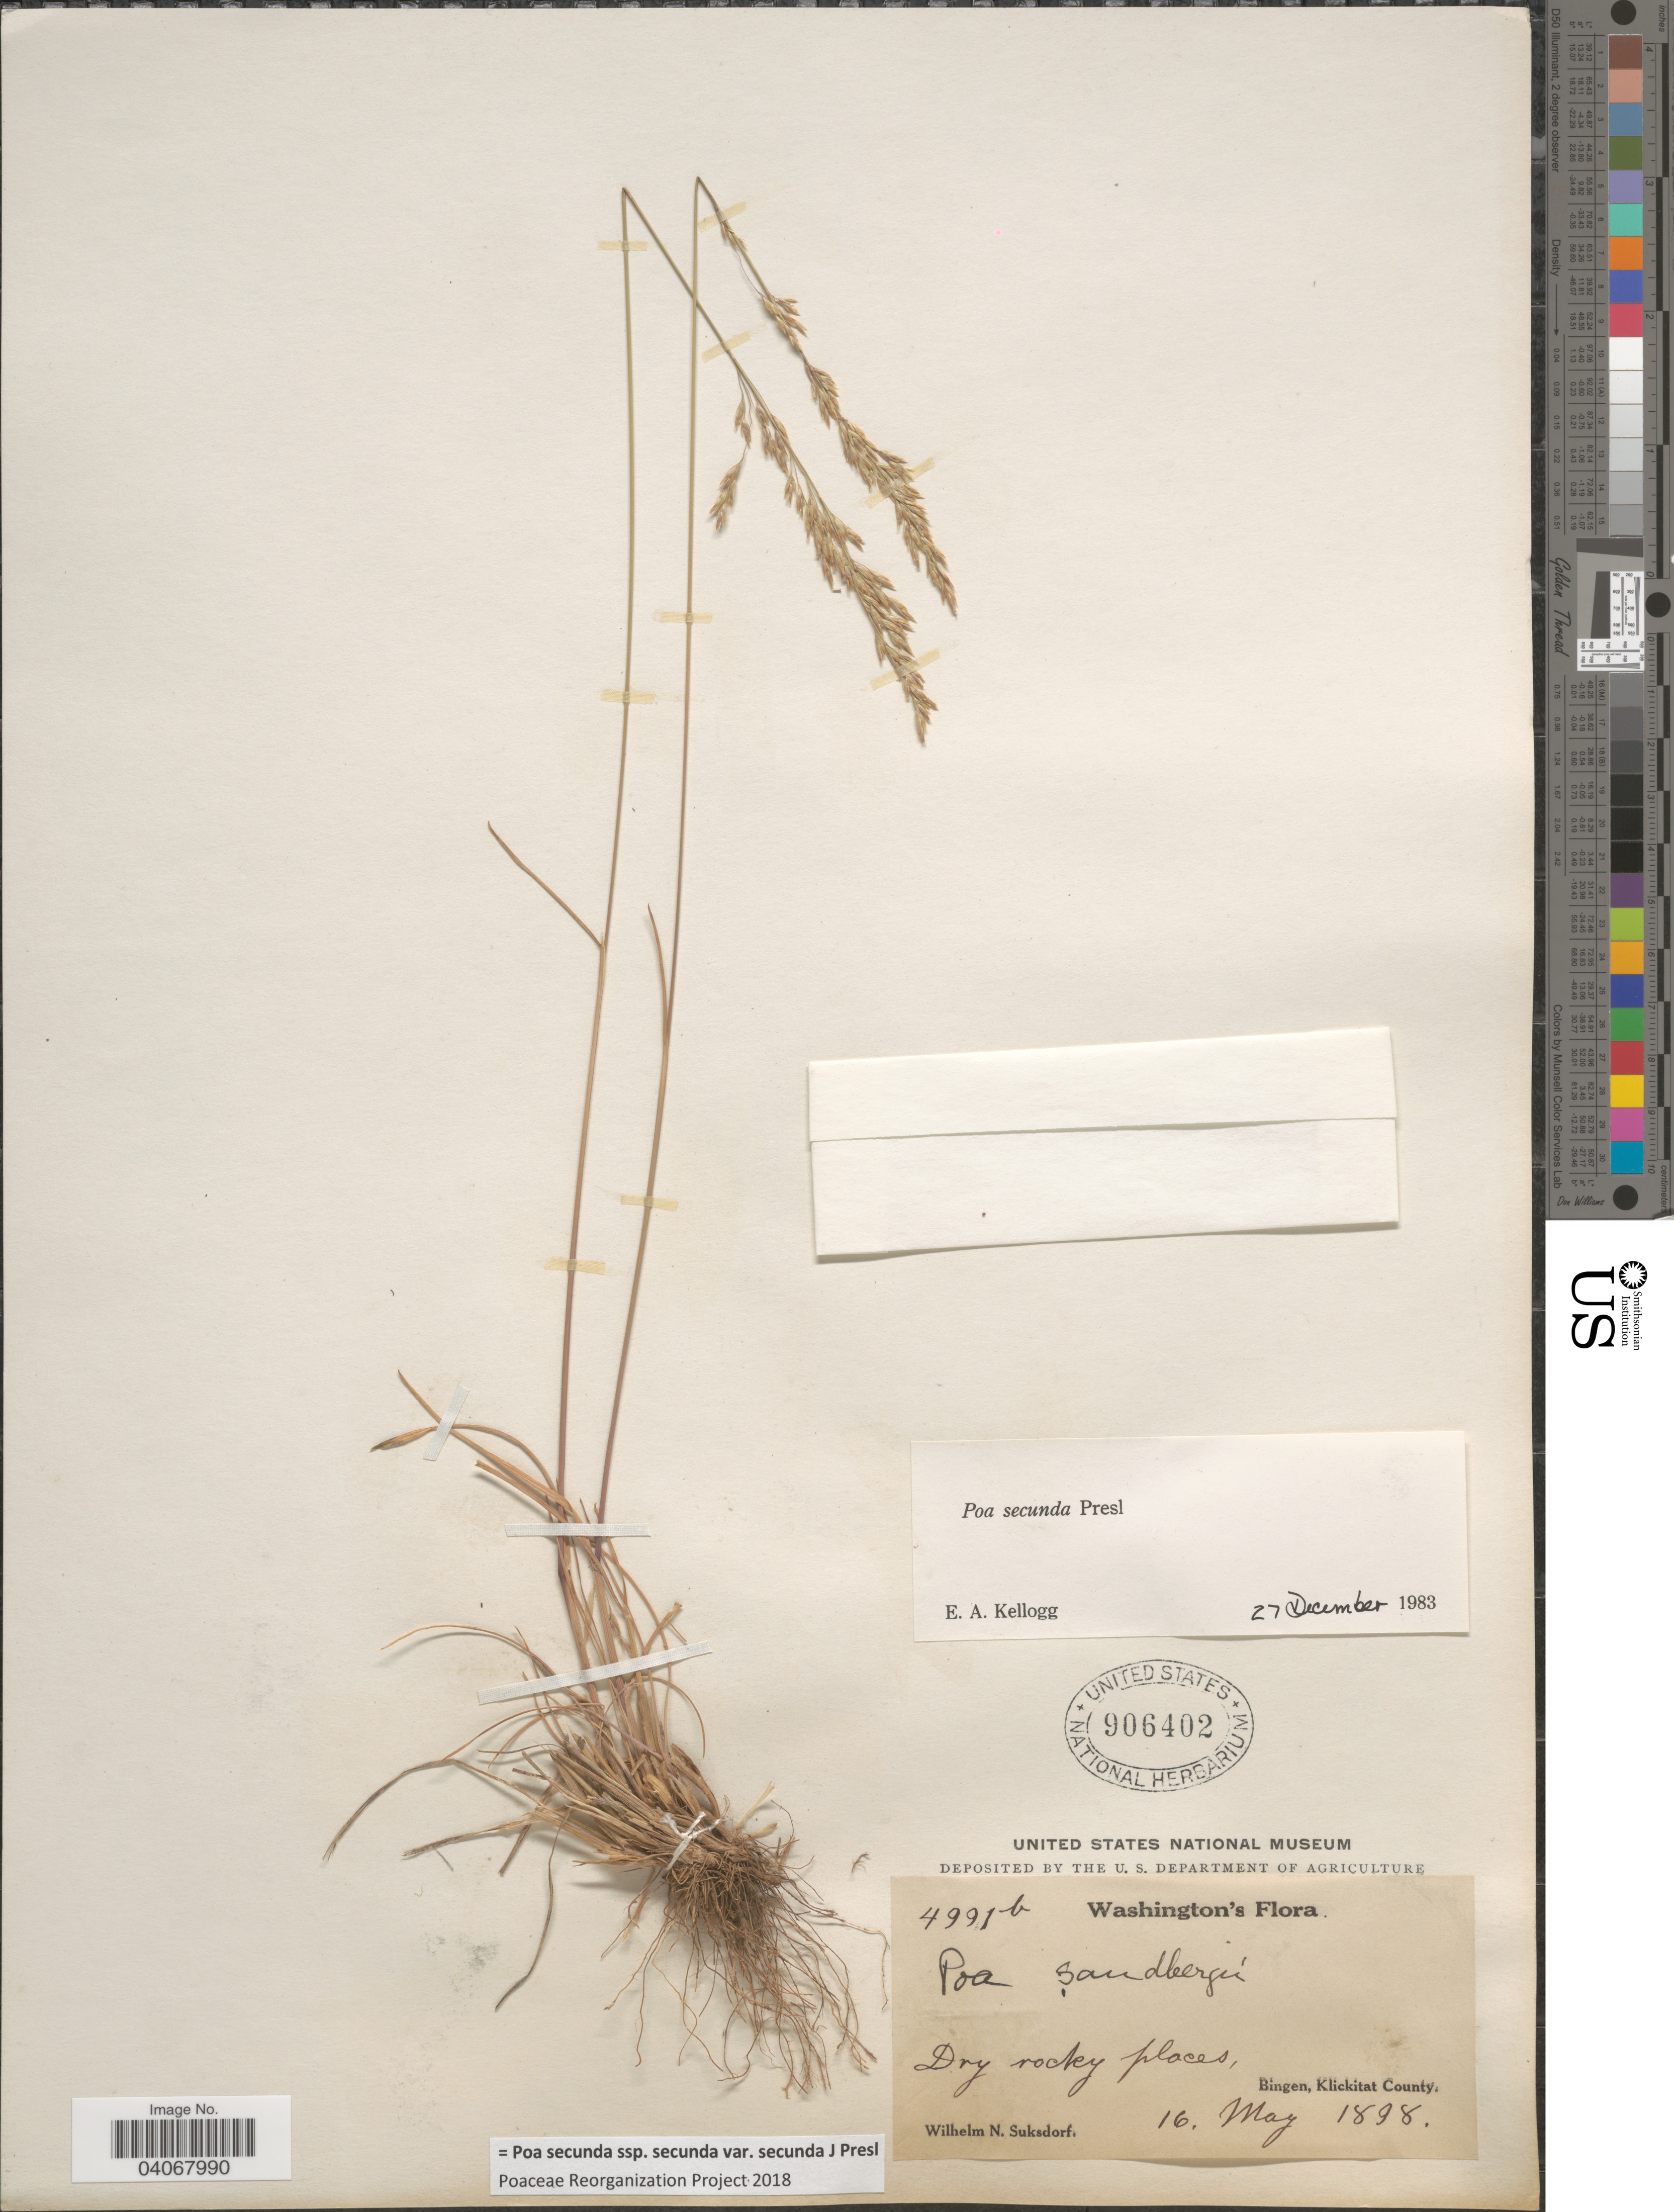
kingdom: Plantae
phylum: Tracheophyta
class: Liliopsida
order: Poales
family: Poaceae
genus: Poa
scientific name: Poa secunda subsp. secunda var. secunda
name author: J. Presl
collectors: W. N. Suksdorf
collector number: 4991b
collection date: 1898-05-16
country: United States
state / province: Washington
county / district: Klickitat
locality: Dry rocky places, Bingen, Klickitat County.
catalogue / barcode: US 906402